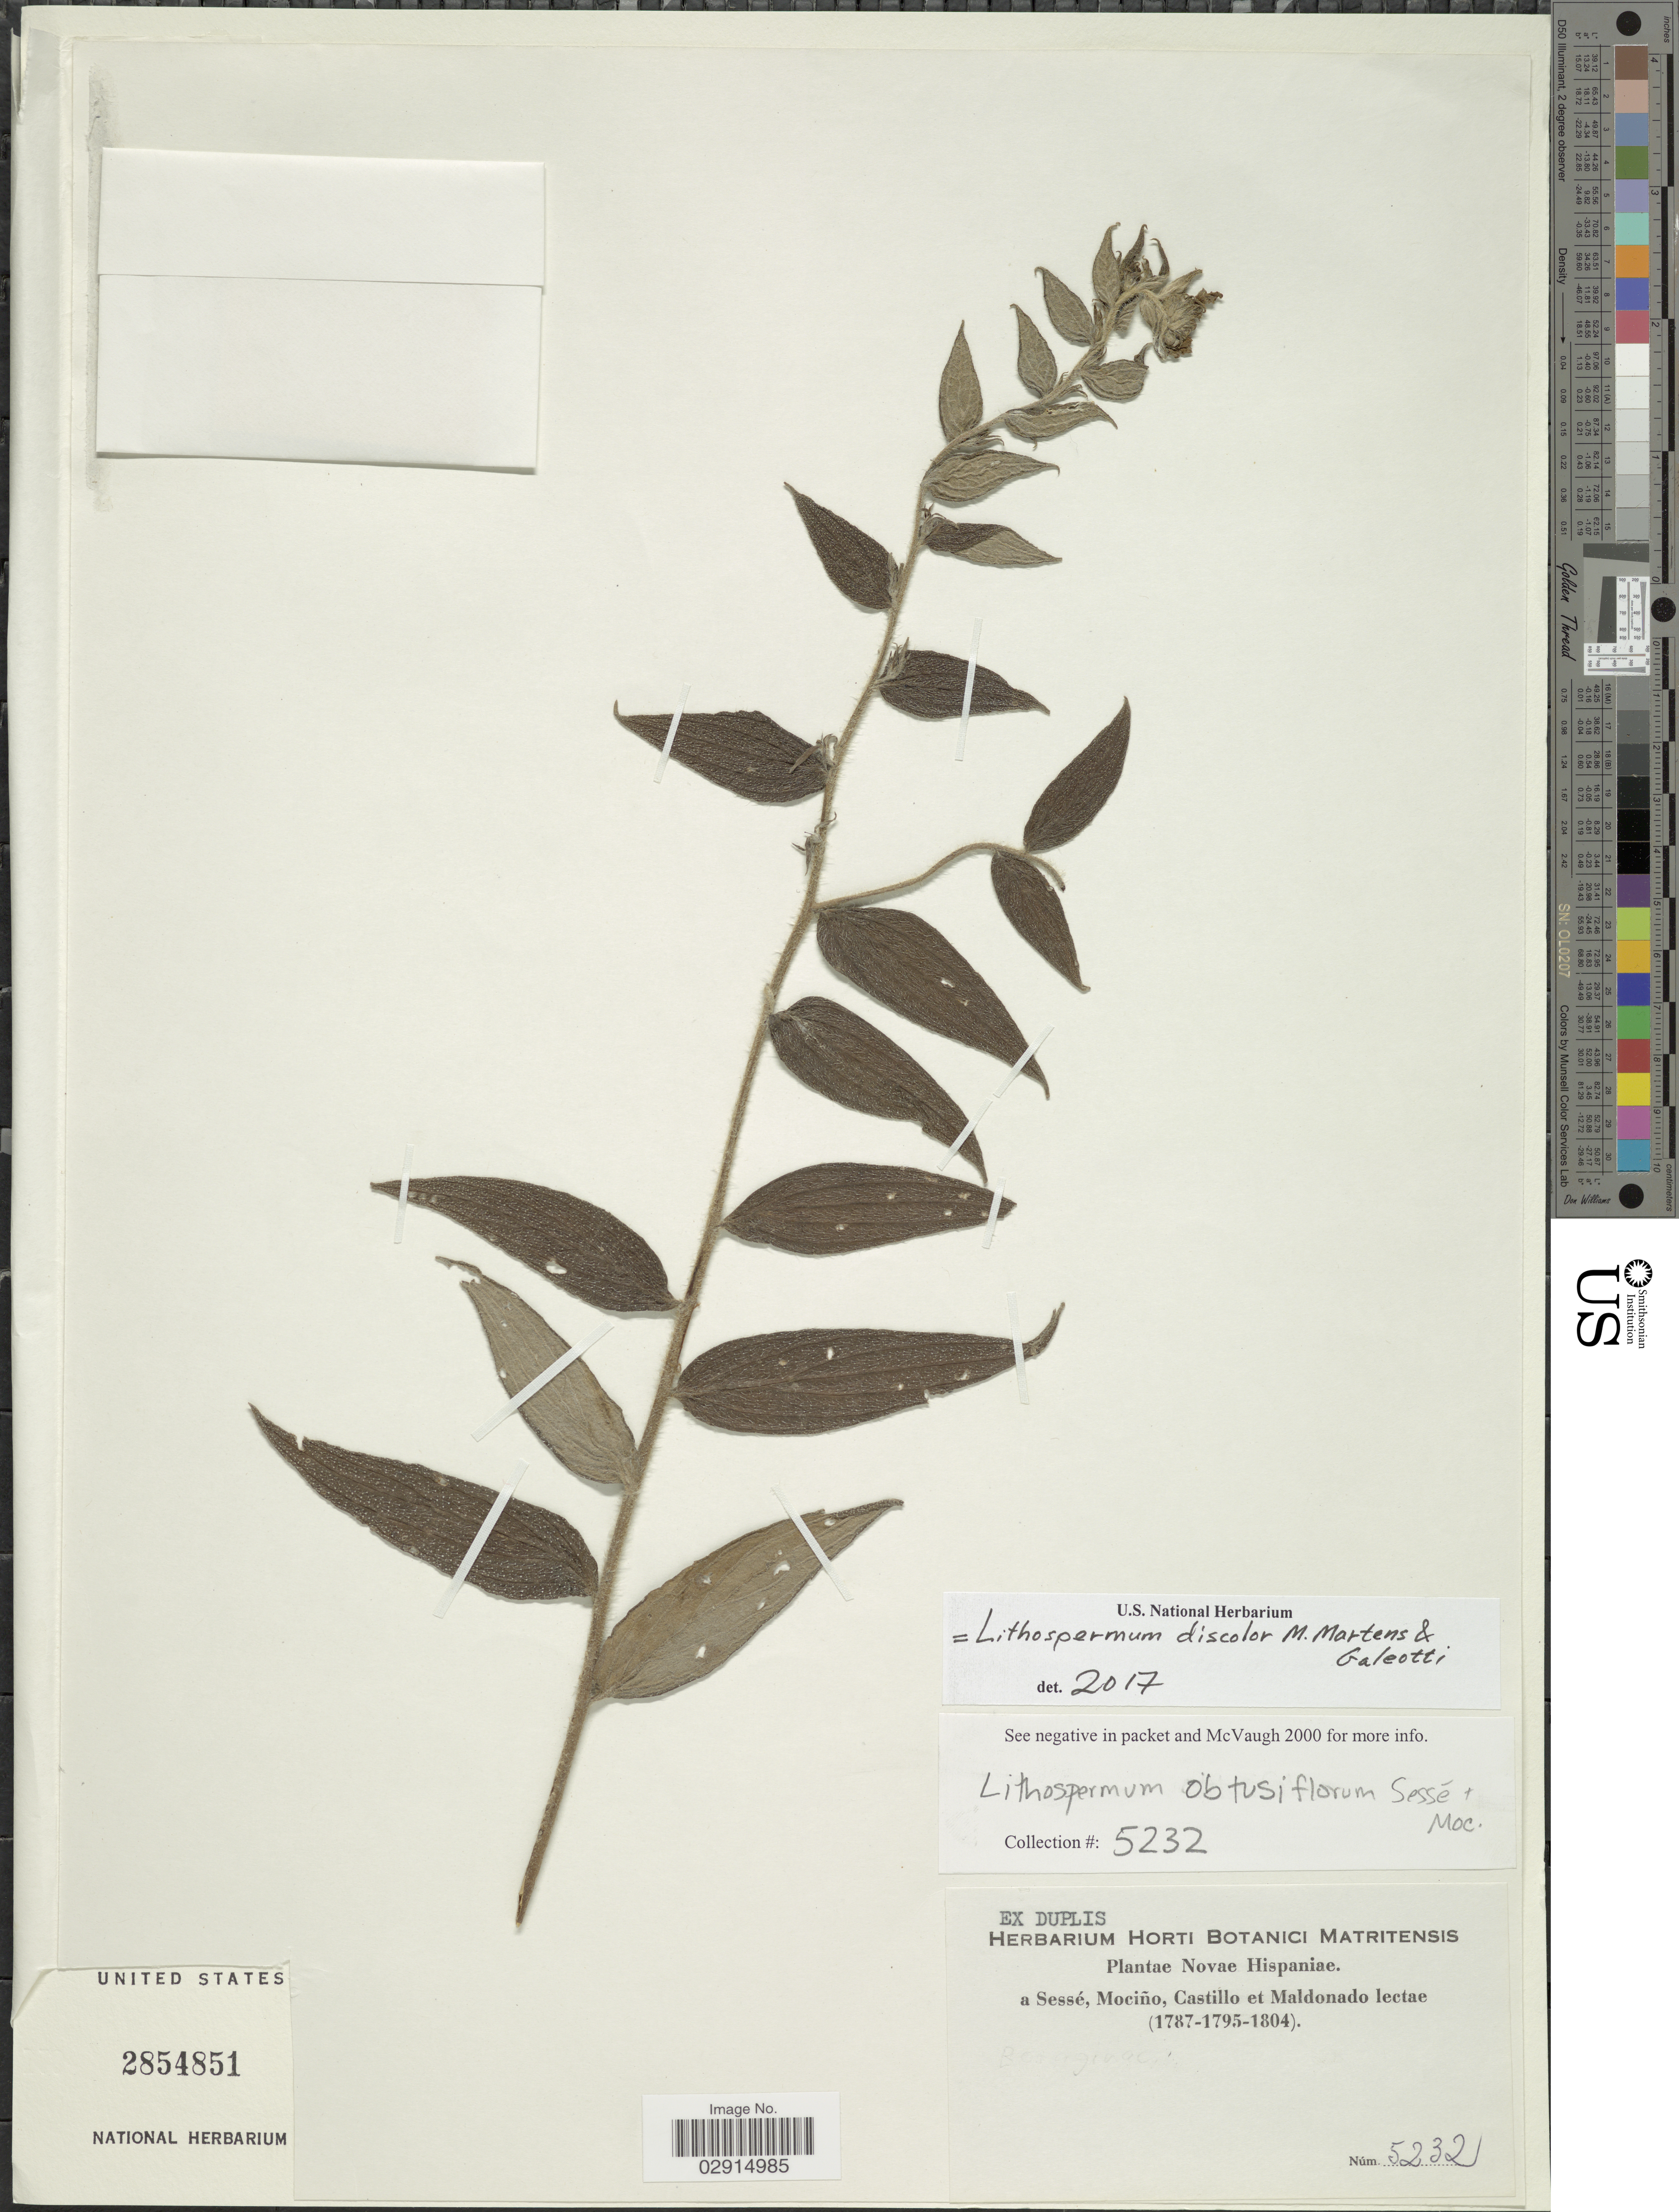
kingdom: Plantae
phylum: Tracheophyta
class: Magnoliopsida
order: Boraginales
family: Boraginaceae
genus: Lithospermum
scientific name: Lithospermum discolor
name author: M. Martens & Galeotti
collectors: Sessé, --, Mociño, Castillo, -- & Maldonado, --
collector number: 5232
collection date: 1787/1804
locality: Novae Hispaniae.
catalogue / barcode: US 2854851